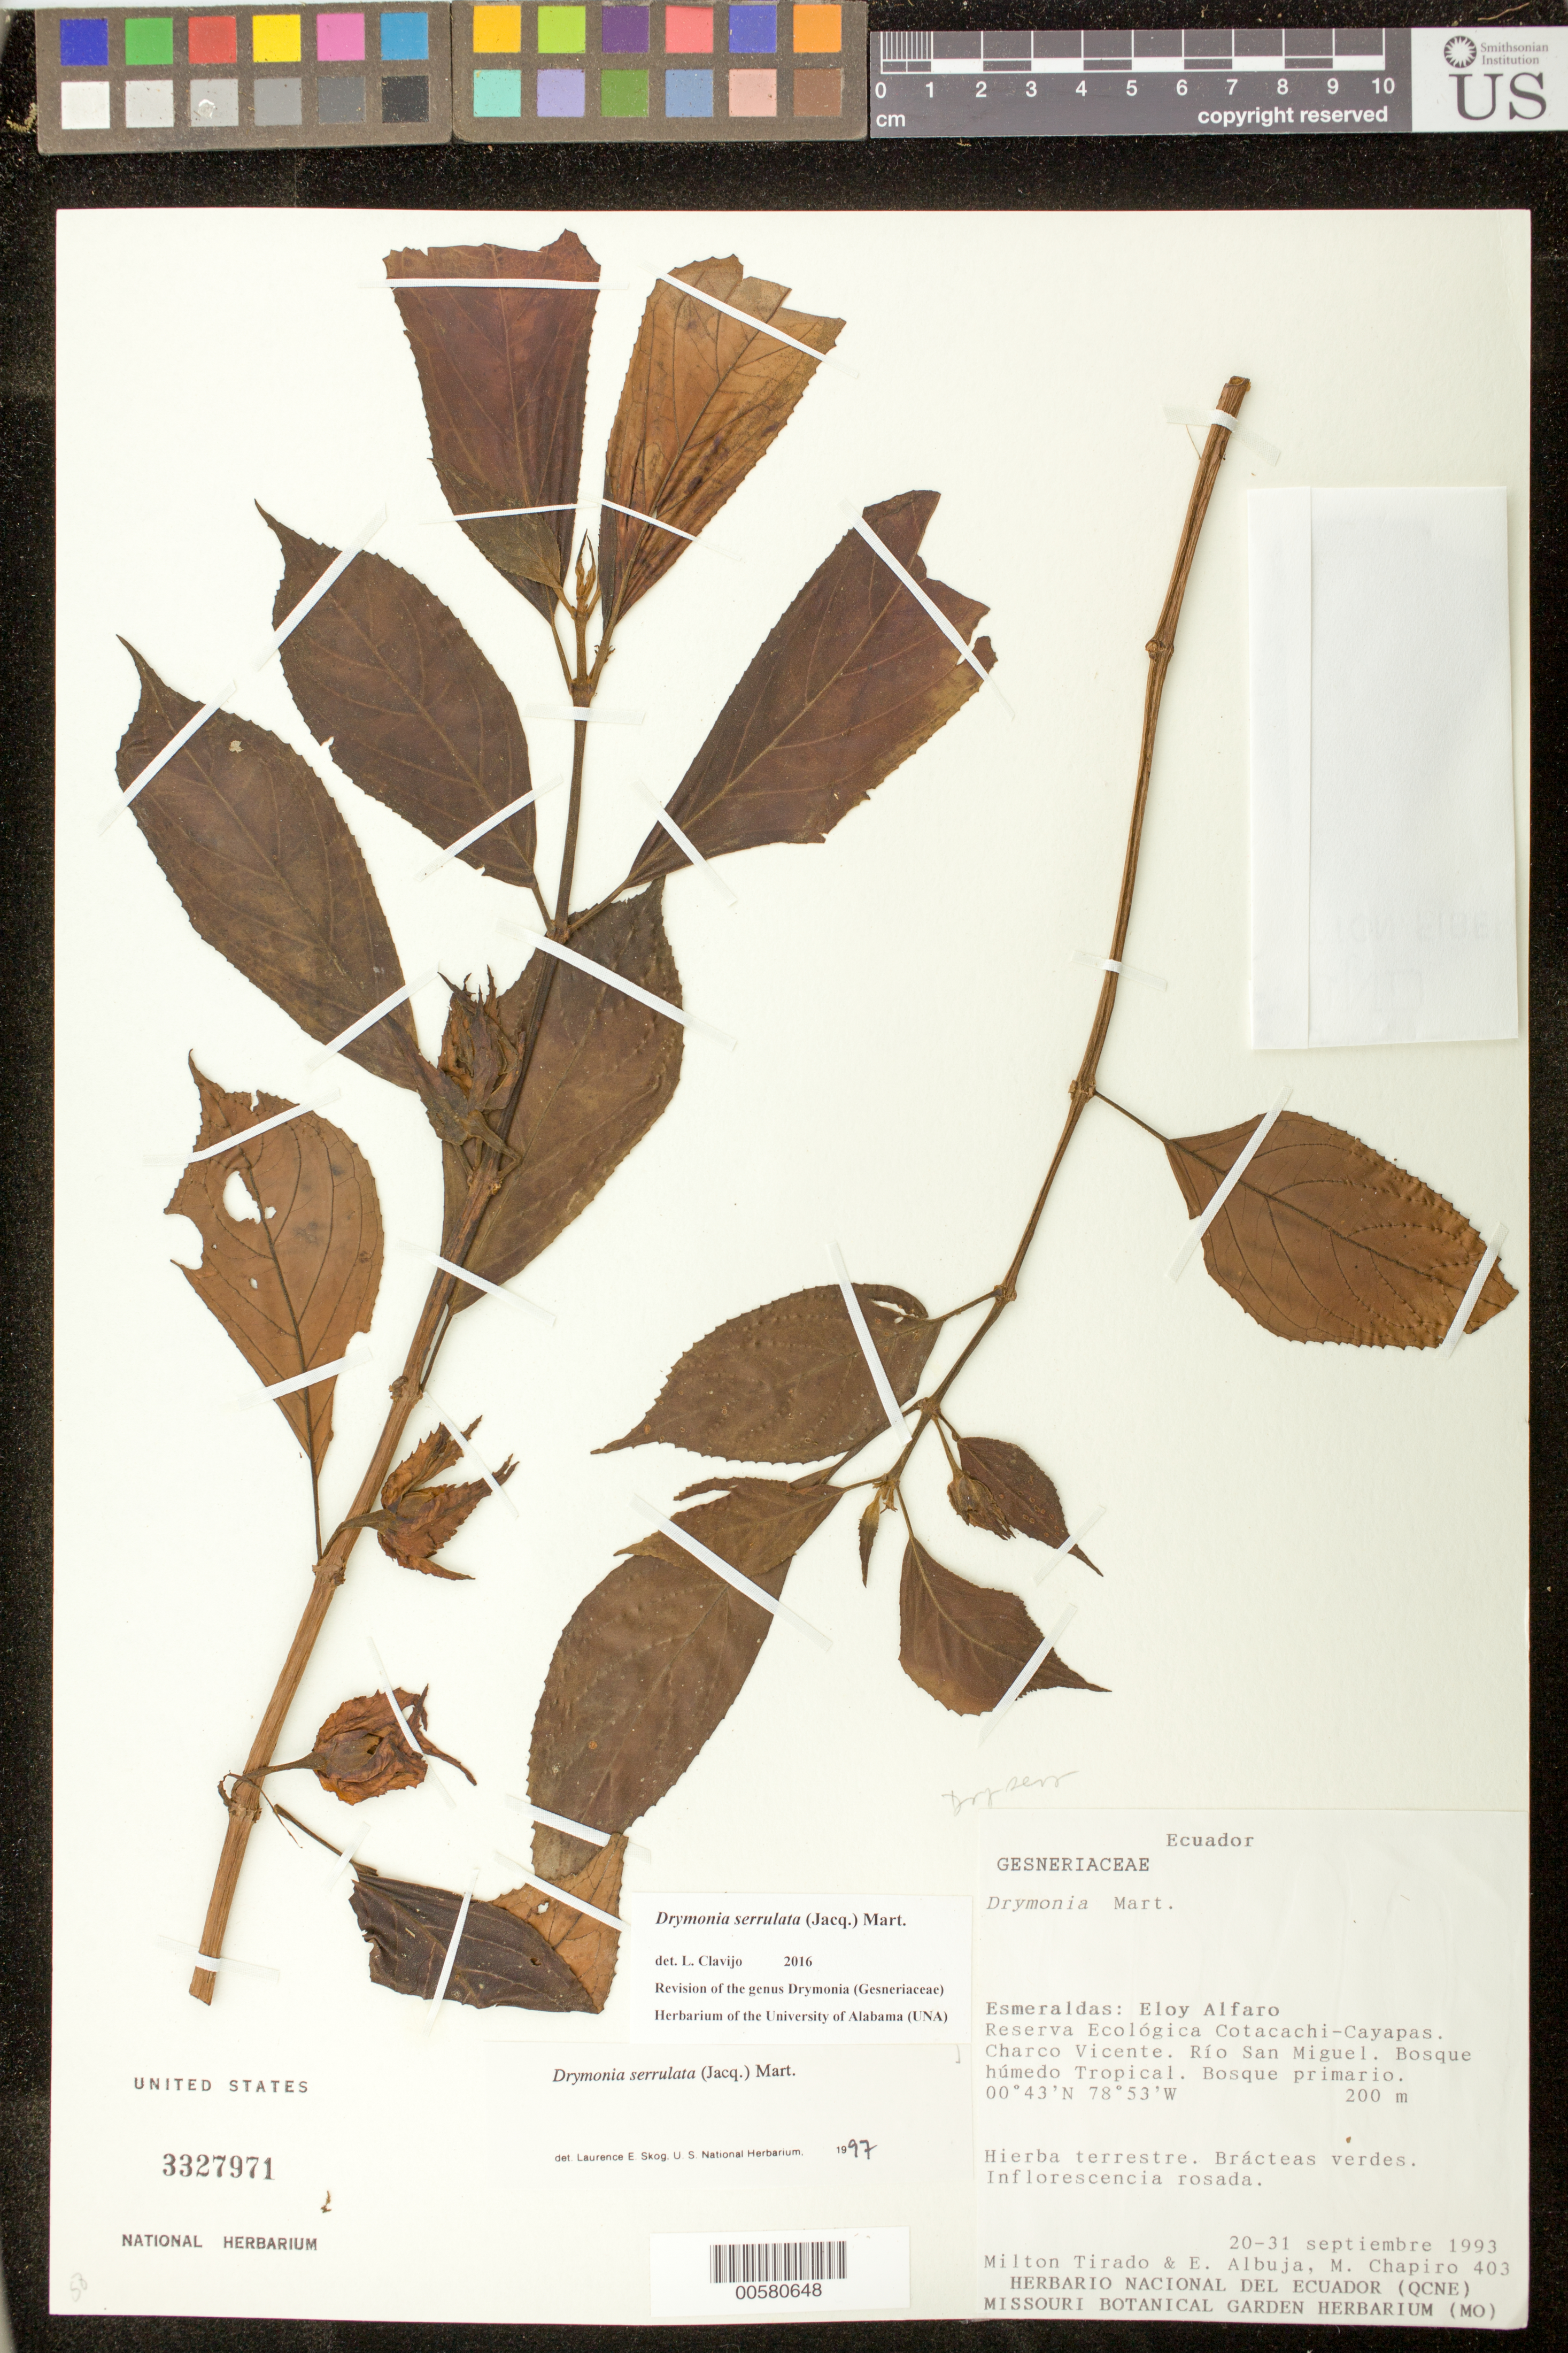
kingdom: Plantae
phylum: Tracheophyta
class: Magnoliopsida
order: Lamiales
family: Gesneriaceae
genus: Drymonia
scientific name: Drymonia serrulata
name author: (Jacq.) Mart.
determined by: Skog, Laurence E.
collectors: M. Tirado, E. Albuja & M. Chapiro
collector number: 403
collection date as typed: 20-30 Sep 1993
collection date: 1993-09-20/1993-09-30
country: Ecuador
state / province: Esmeraldas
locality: Eloy Alfaro. Reserva Ecológica Cotacachi-Cayapas; Charco Vicente, Río San Miguel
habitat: Bosque húmedo tropical; bosque primario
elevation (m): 200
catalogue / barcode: US 3327971